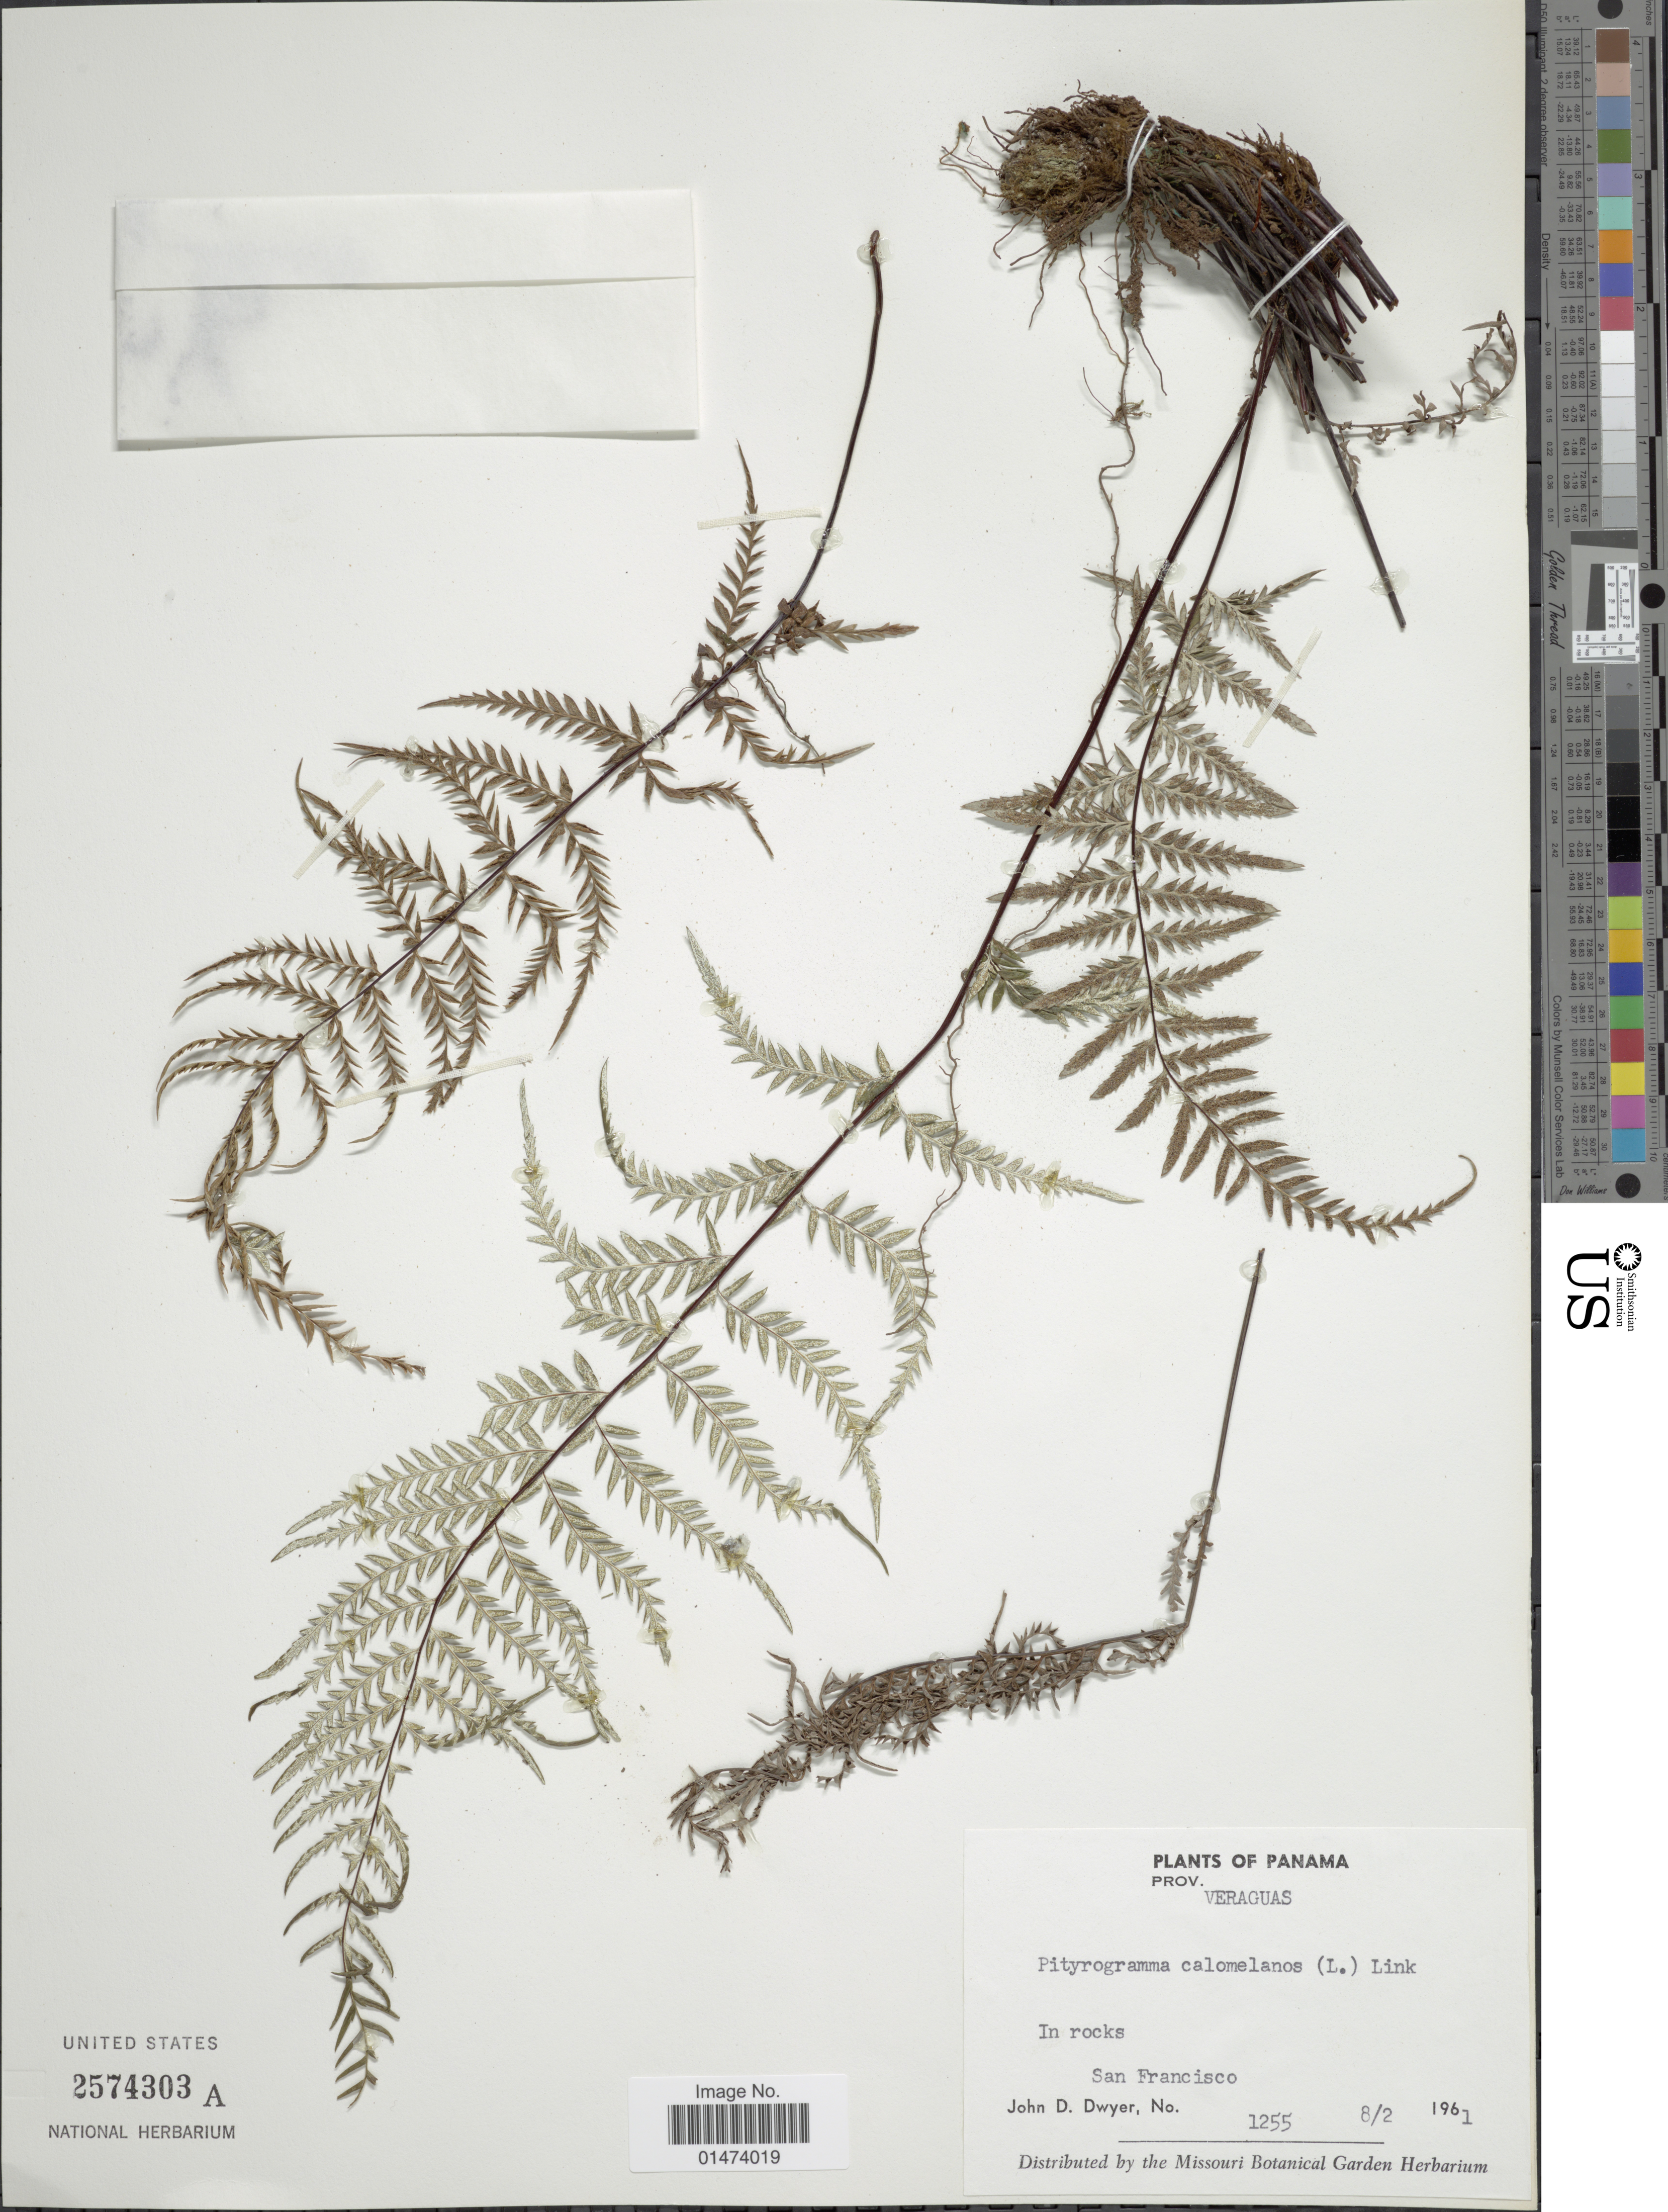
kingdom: Plantae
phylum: Tracheophyta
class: Polypodiopsida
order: Polypodiales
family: Pteridaceae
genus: Pityrogramma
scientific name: Pityrogramma calomelanos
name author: (L.) Link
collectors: J. D. Dwyer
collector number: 1255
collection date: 1961-02-08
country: Panama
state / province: Veraguas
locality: In rocks, San Francisco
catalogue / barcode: US 2574303A